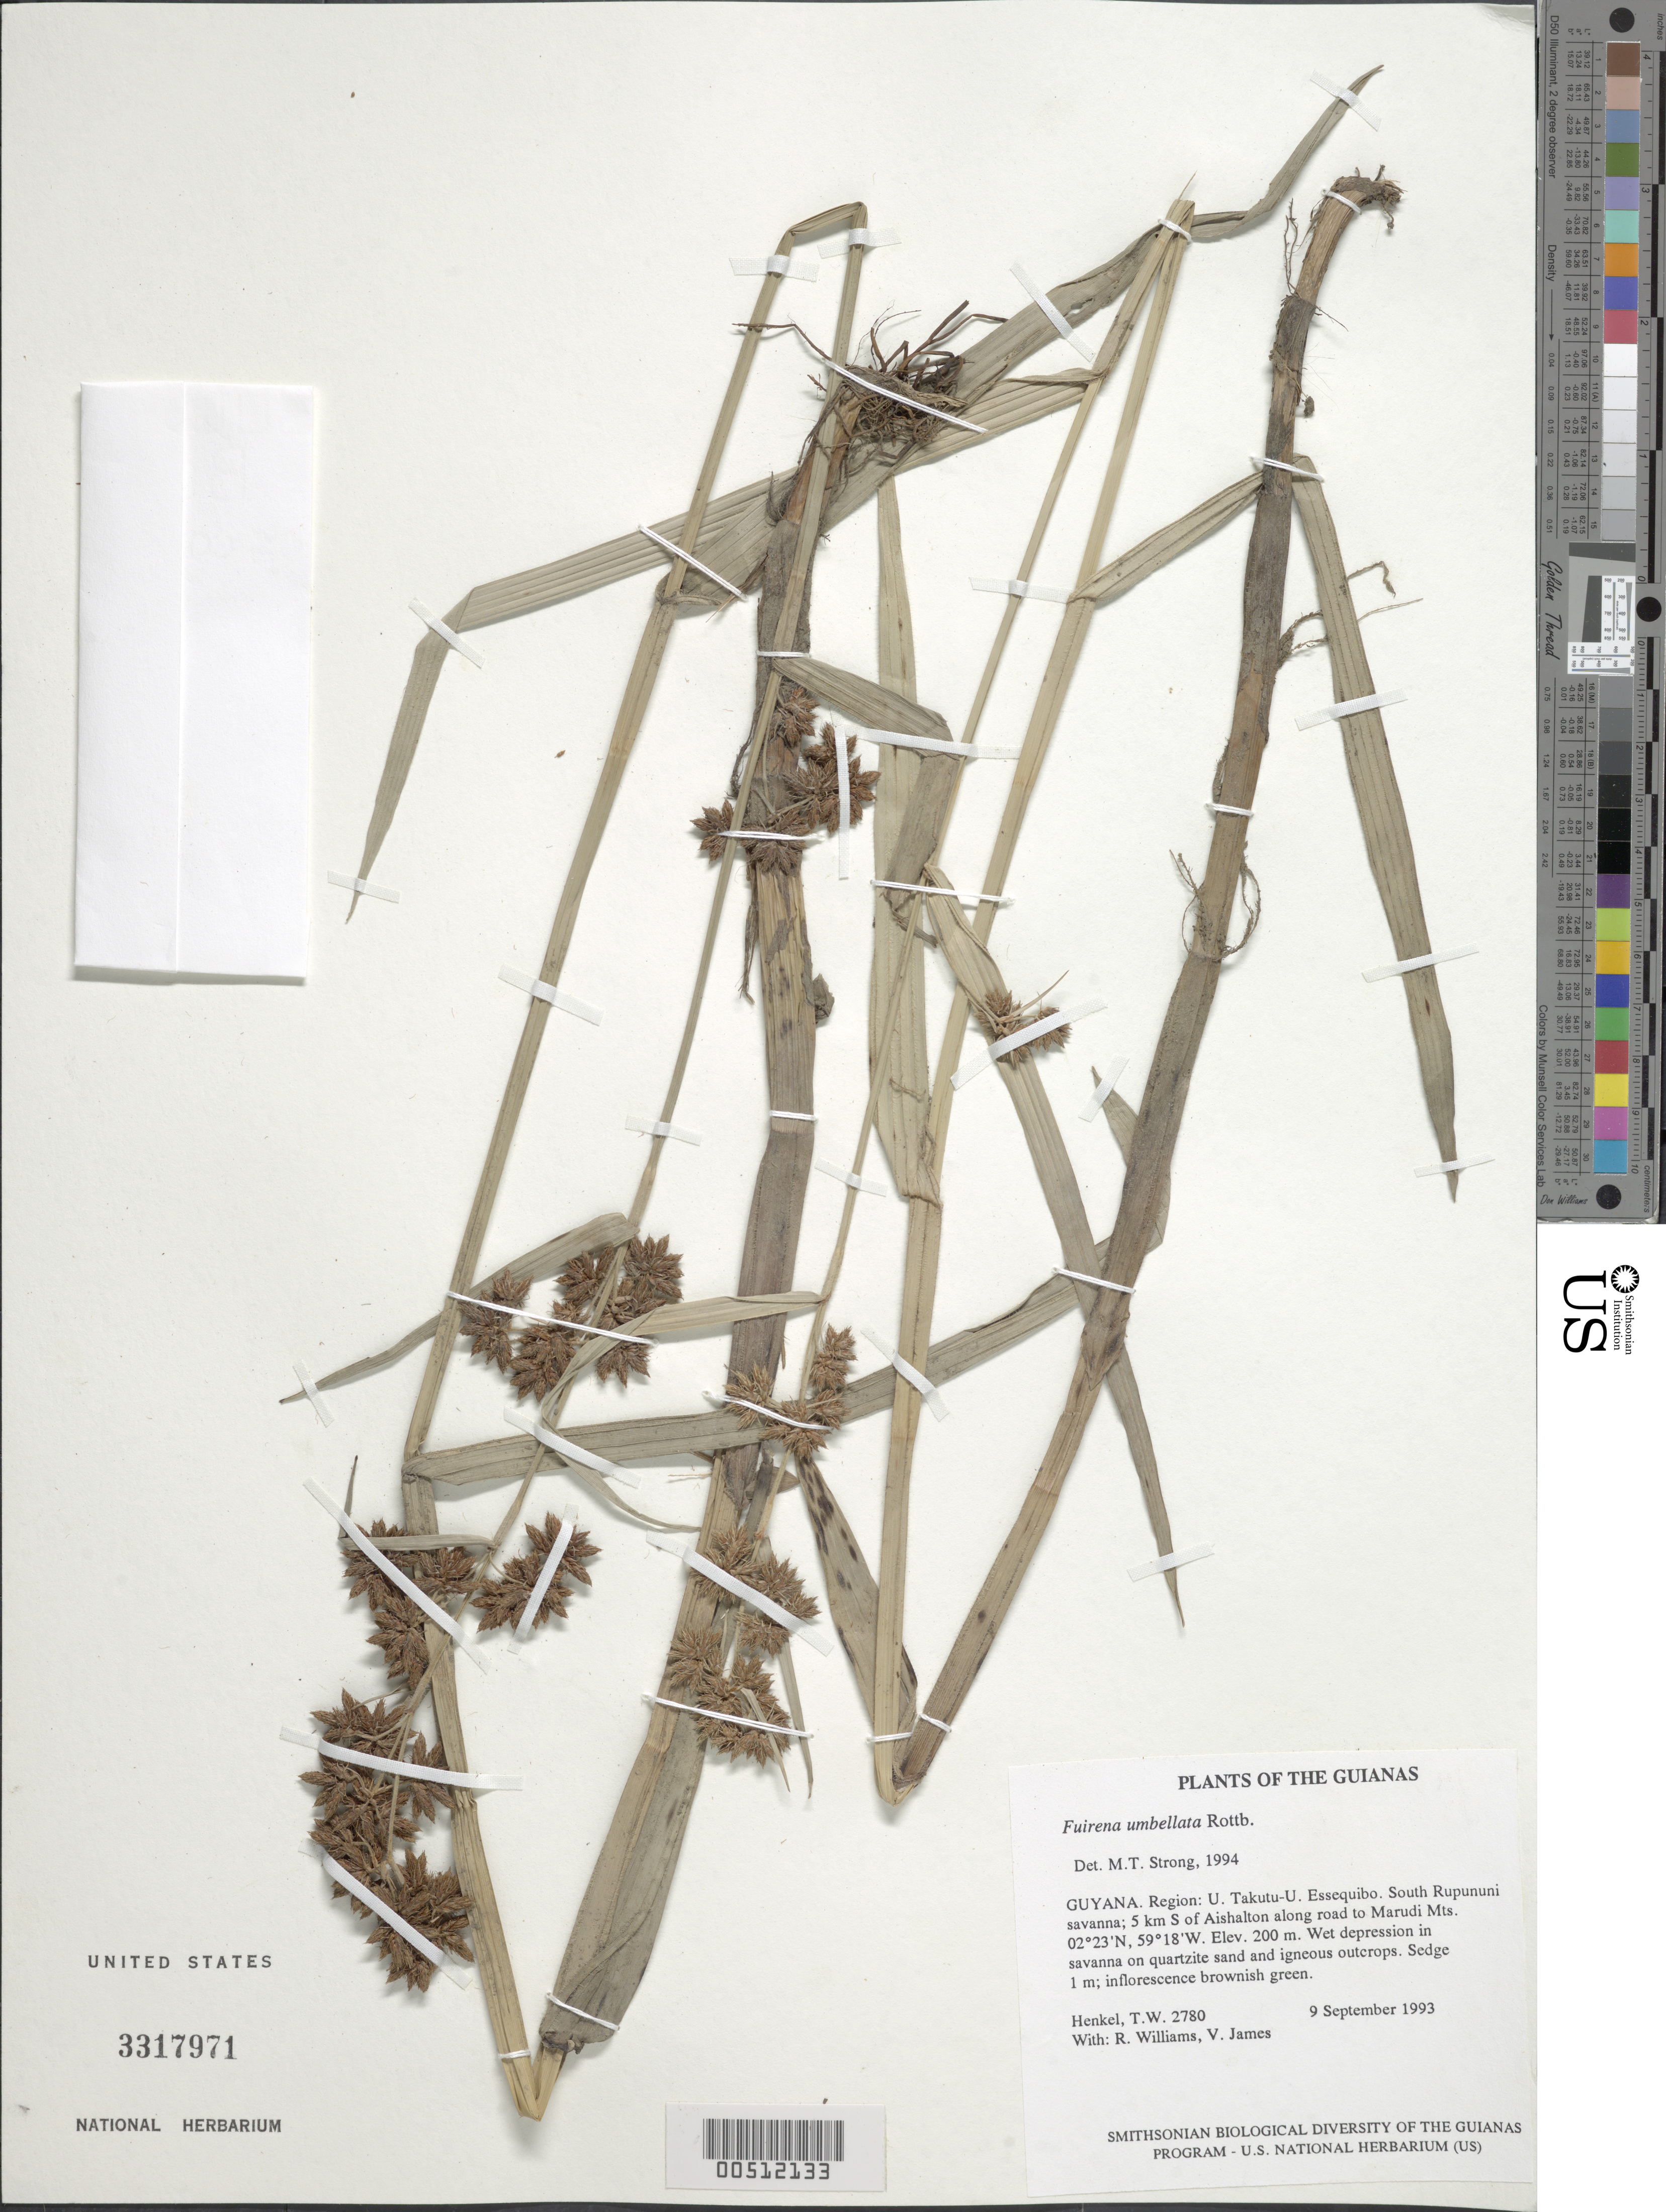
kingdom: Plantae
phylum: Tracheophyta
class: Liliopsida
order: Poales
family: Cyperaceae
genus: Fuirena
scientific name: Fuirena umbellata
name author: Rottb.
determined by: Strong, M. T., (US), Smithsonian Institution - National Museum of Natural History (UNITED STATES)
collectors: T. Henkel, R. Williams & V. James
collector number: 2780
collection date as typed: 9 September 1993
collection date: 1993-09-09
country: Guyana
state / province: U. Takutu-U. Essequibo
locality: South Rupununi savanna; 5 km S of Aishalton along road to Marudi Mts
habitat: Wet depression in savanna on quartzite sand and igneous outcrops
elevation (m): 200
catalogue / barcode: US 3317971